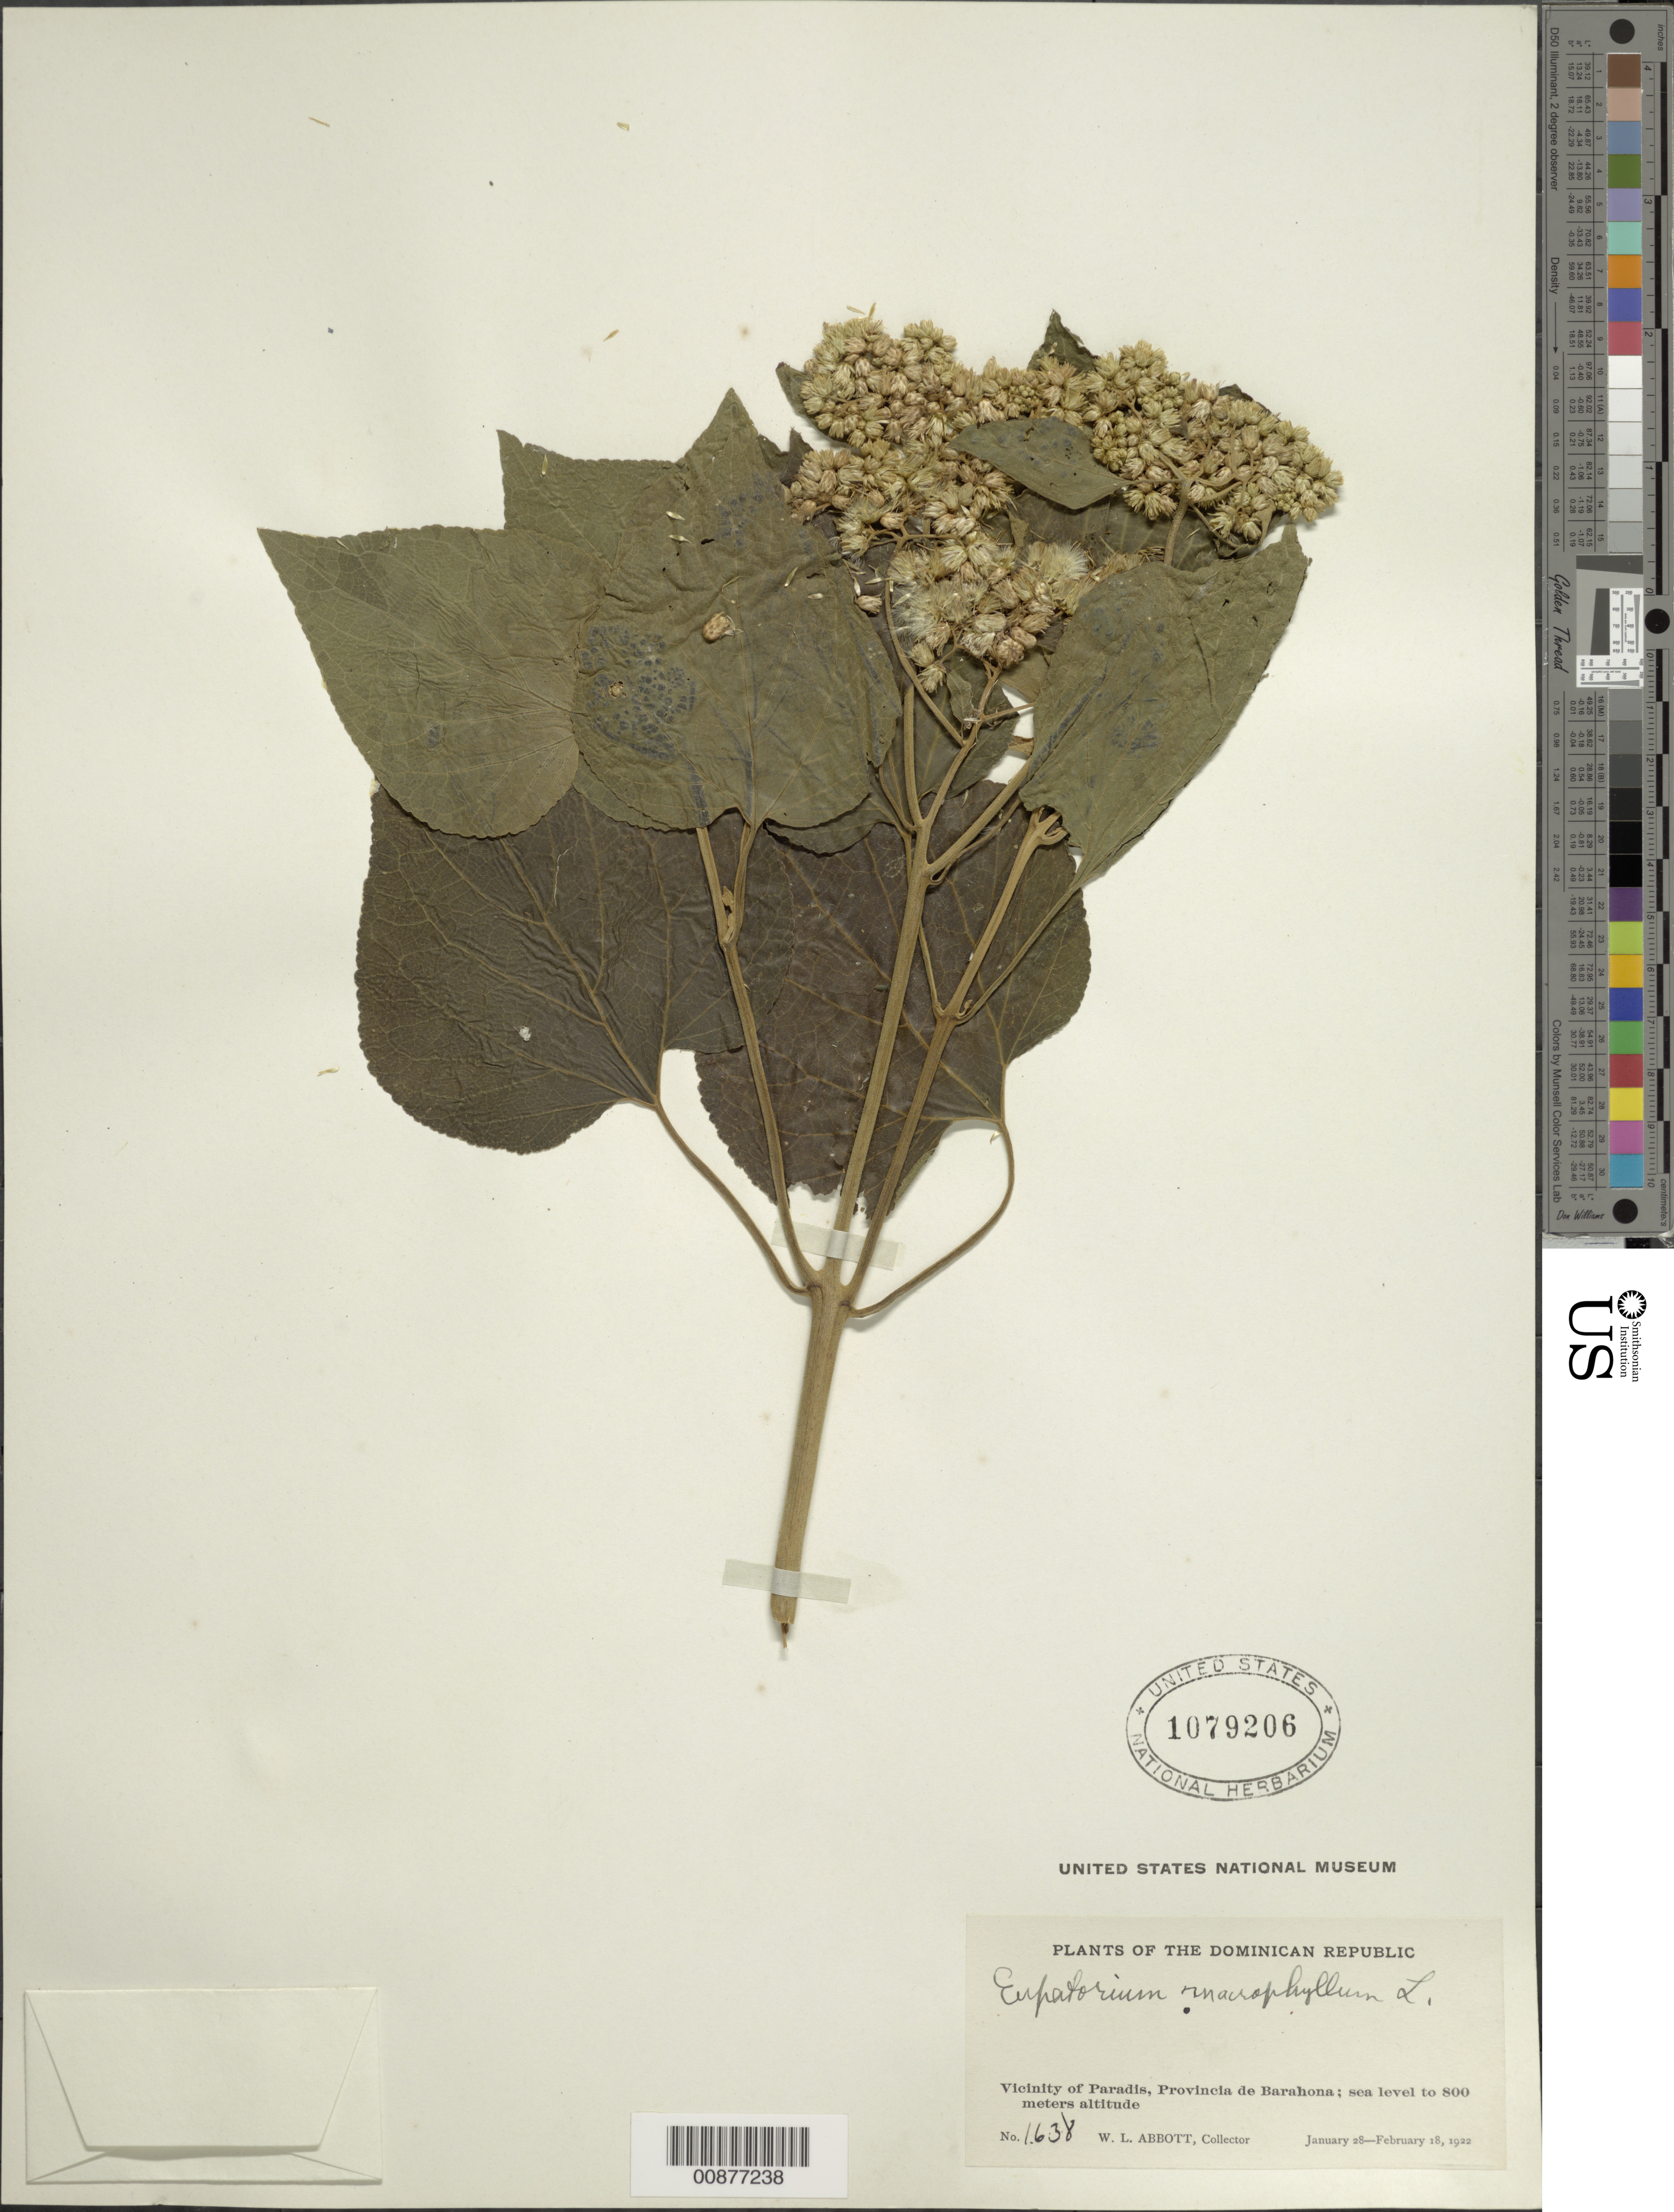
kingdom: Plantae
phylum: Tracheophyta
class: Magnoliopsida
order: Asterales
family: Asteraceae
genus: Hebeclinium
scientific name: Hebeclinium macrophyllum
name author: (L.) DC.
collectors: W. L. Abbott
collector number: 1638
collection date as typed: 28 Jan 1922 to 18 Feb 1922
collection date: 1922-01-28/1922-02-18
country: Dominican Republic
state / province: Barahona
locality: Vicinity of Paradis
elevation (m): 0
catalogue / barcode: US 1079206